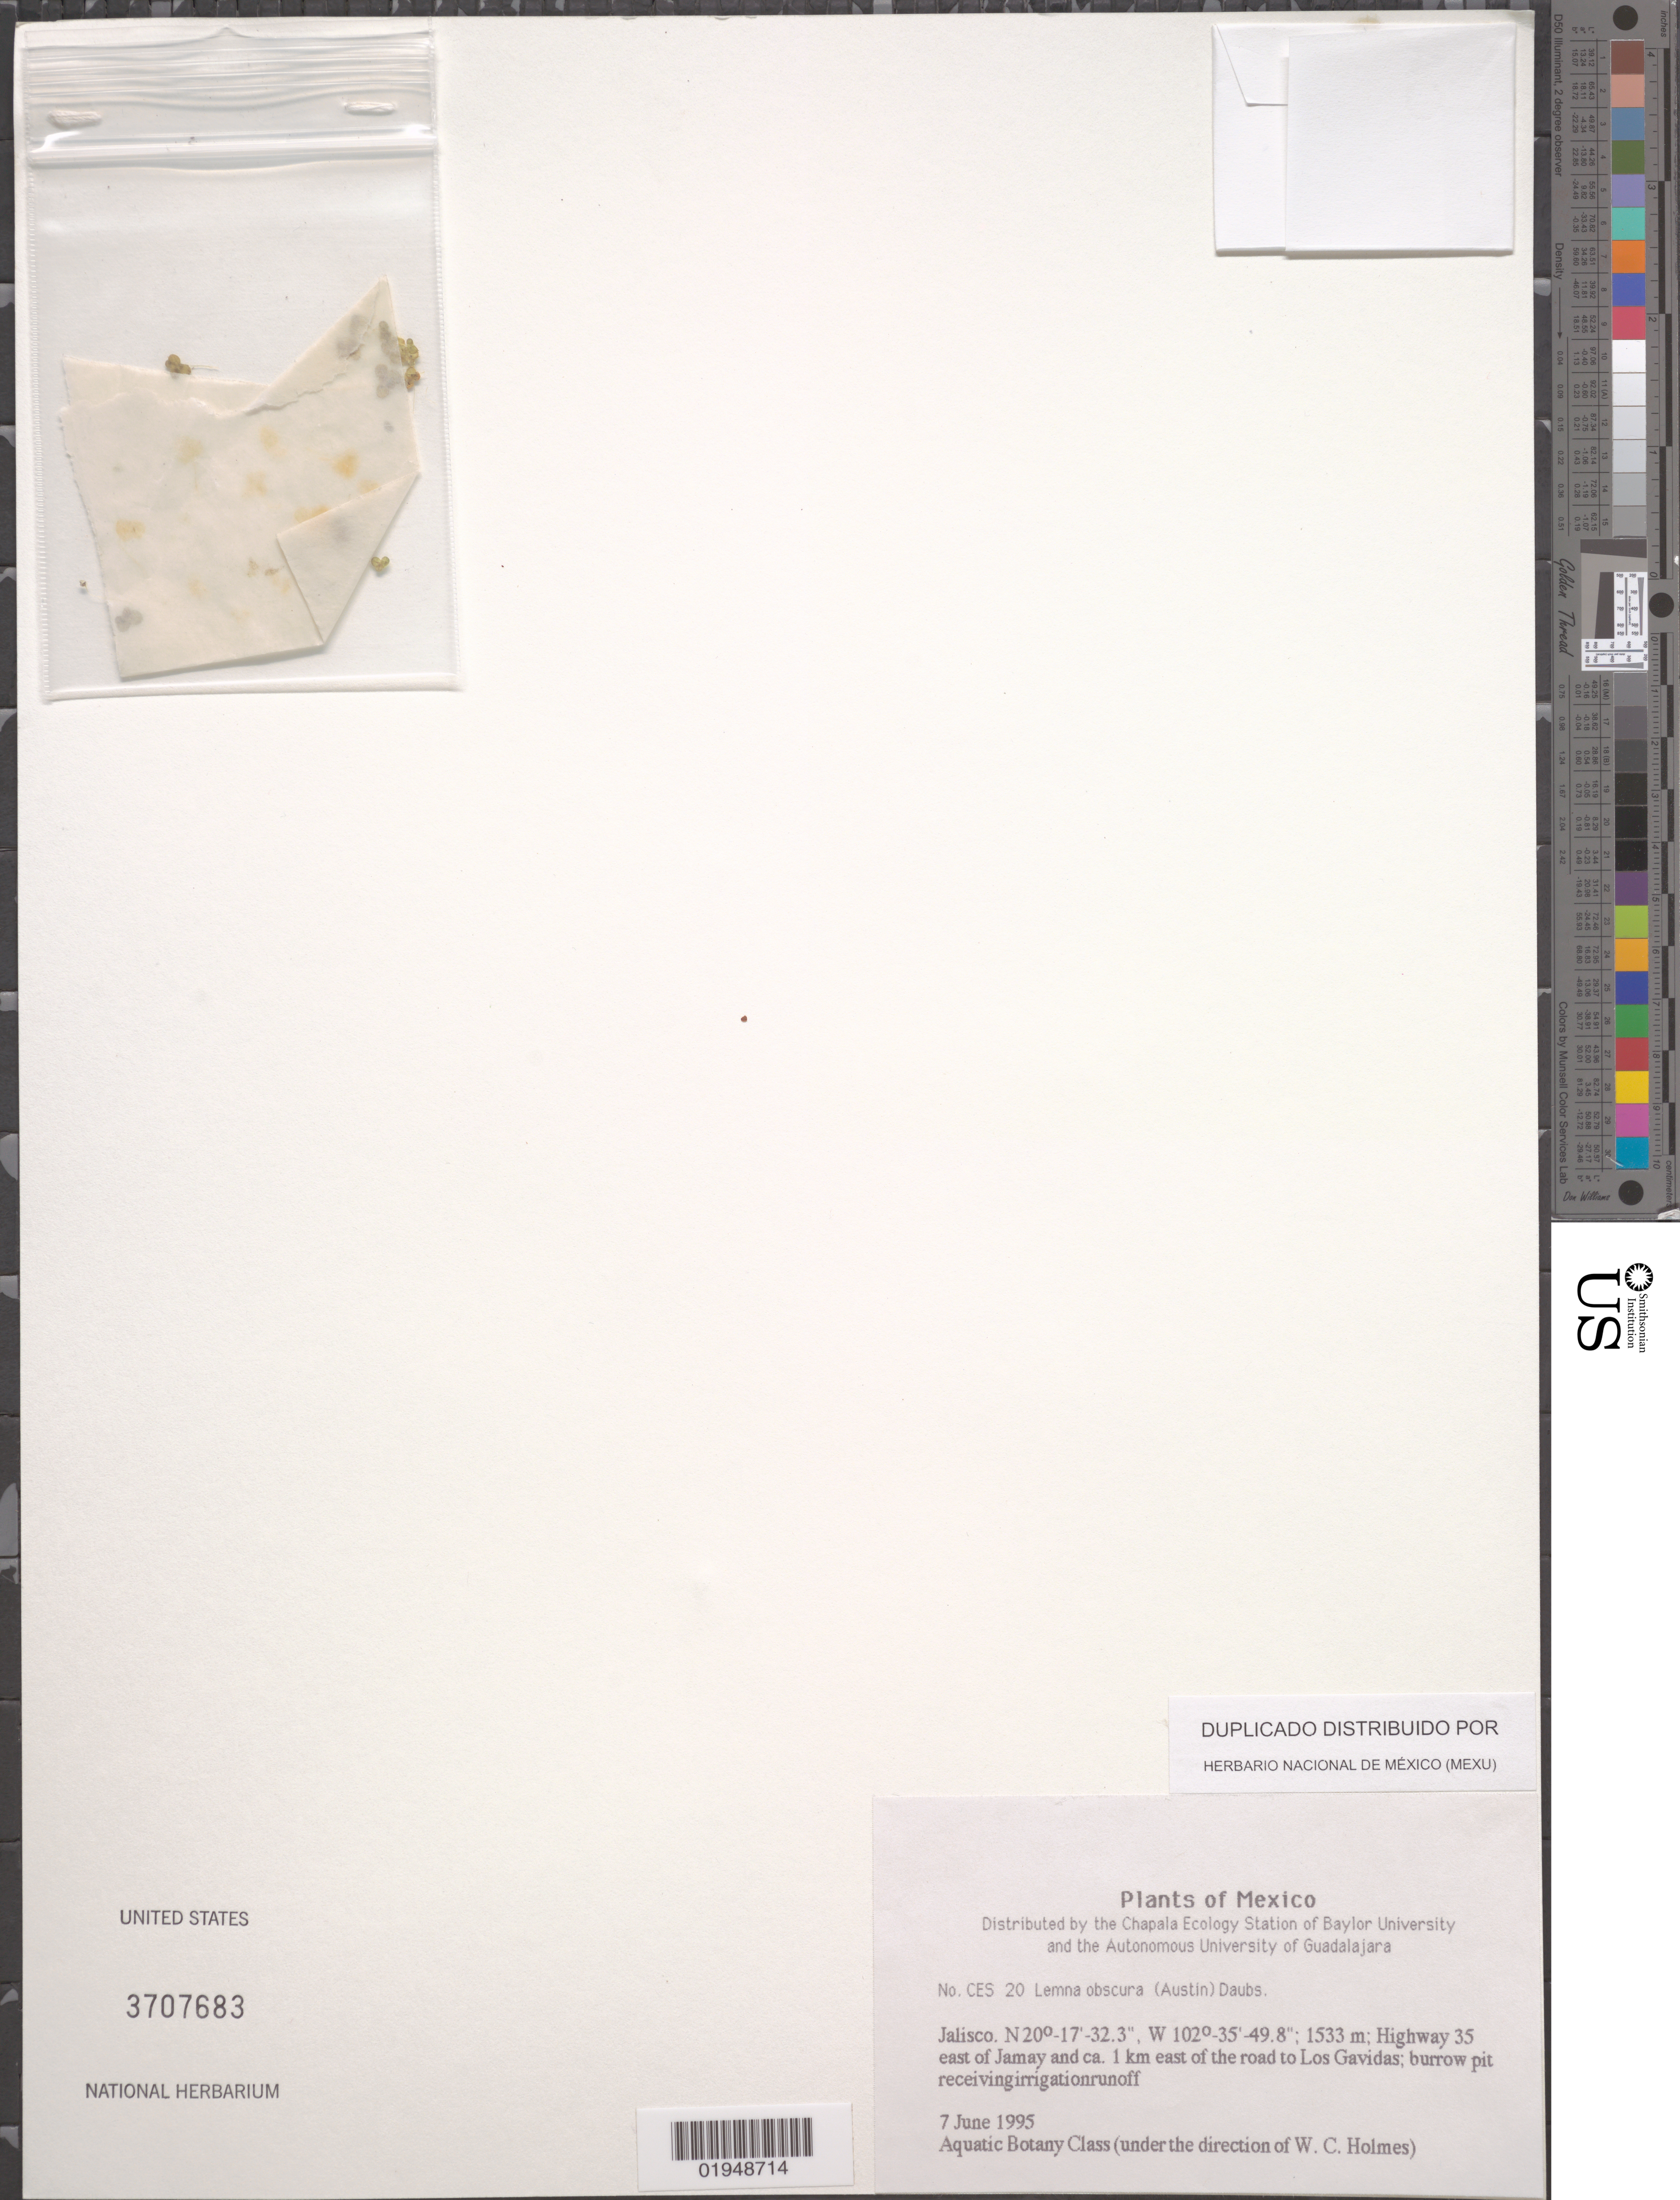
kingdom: Plantae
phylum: Tracheophyta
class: Liliopsida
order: Alismatales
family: Araceae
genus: Lemna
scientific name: Lemna obscura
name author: (Austin) Daubs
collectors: Students & W. Holmes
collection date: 1995-06-07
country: Mexico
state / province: Jalisco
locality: Highway 35 east of Jamay and ca. 1 km east of the road to Los Gavidas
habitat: burrow pit receving irrigation runoff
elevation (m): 1533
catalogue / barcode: US 3707683